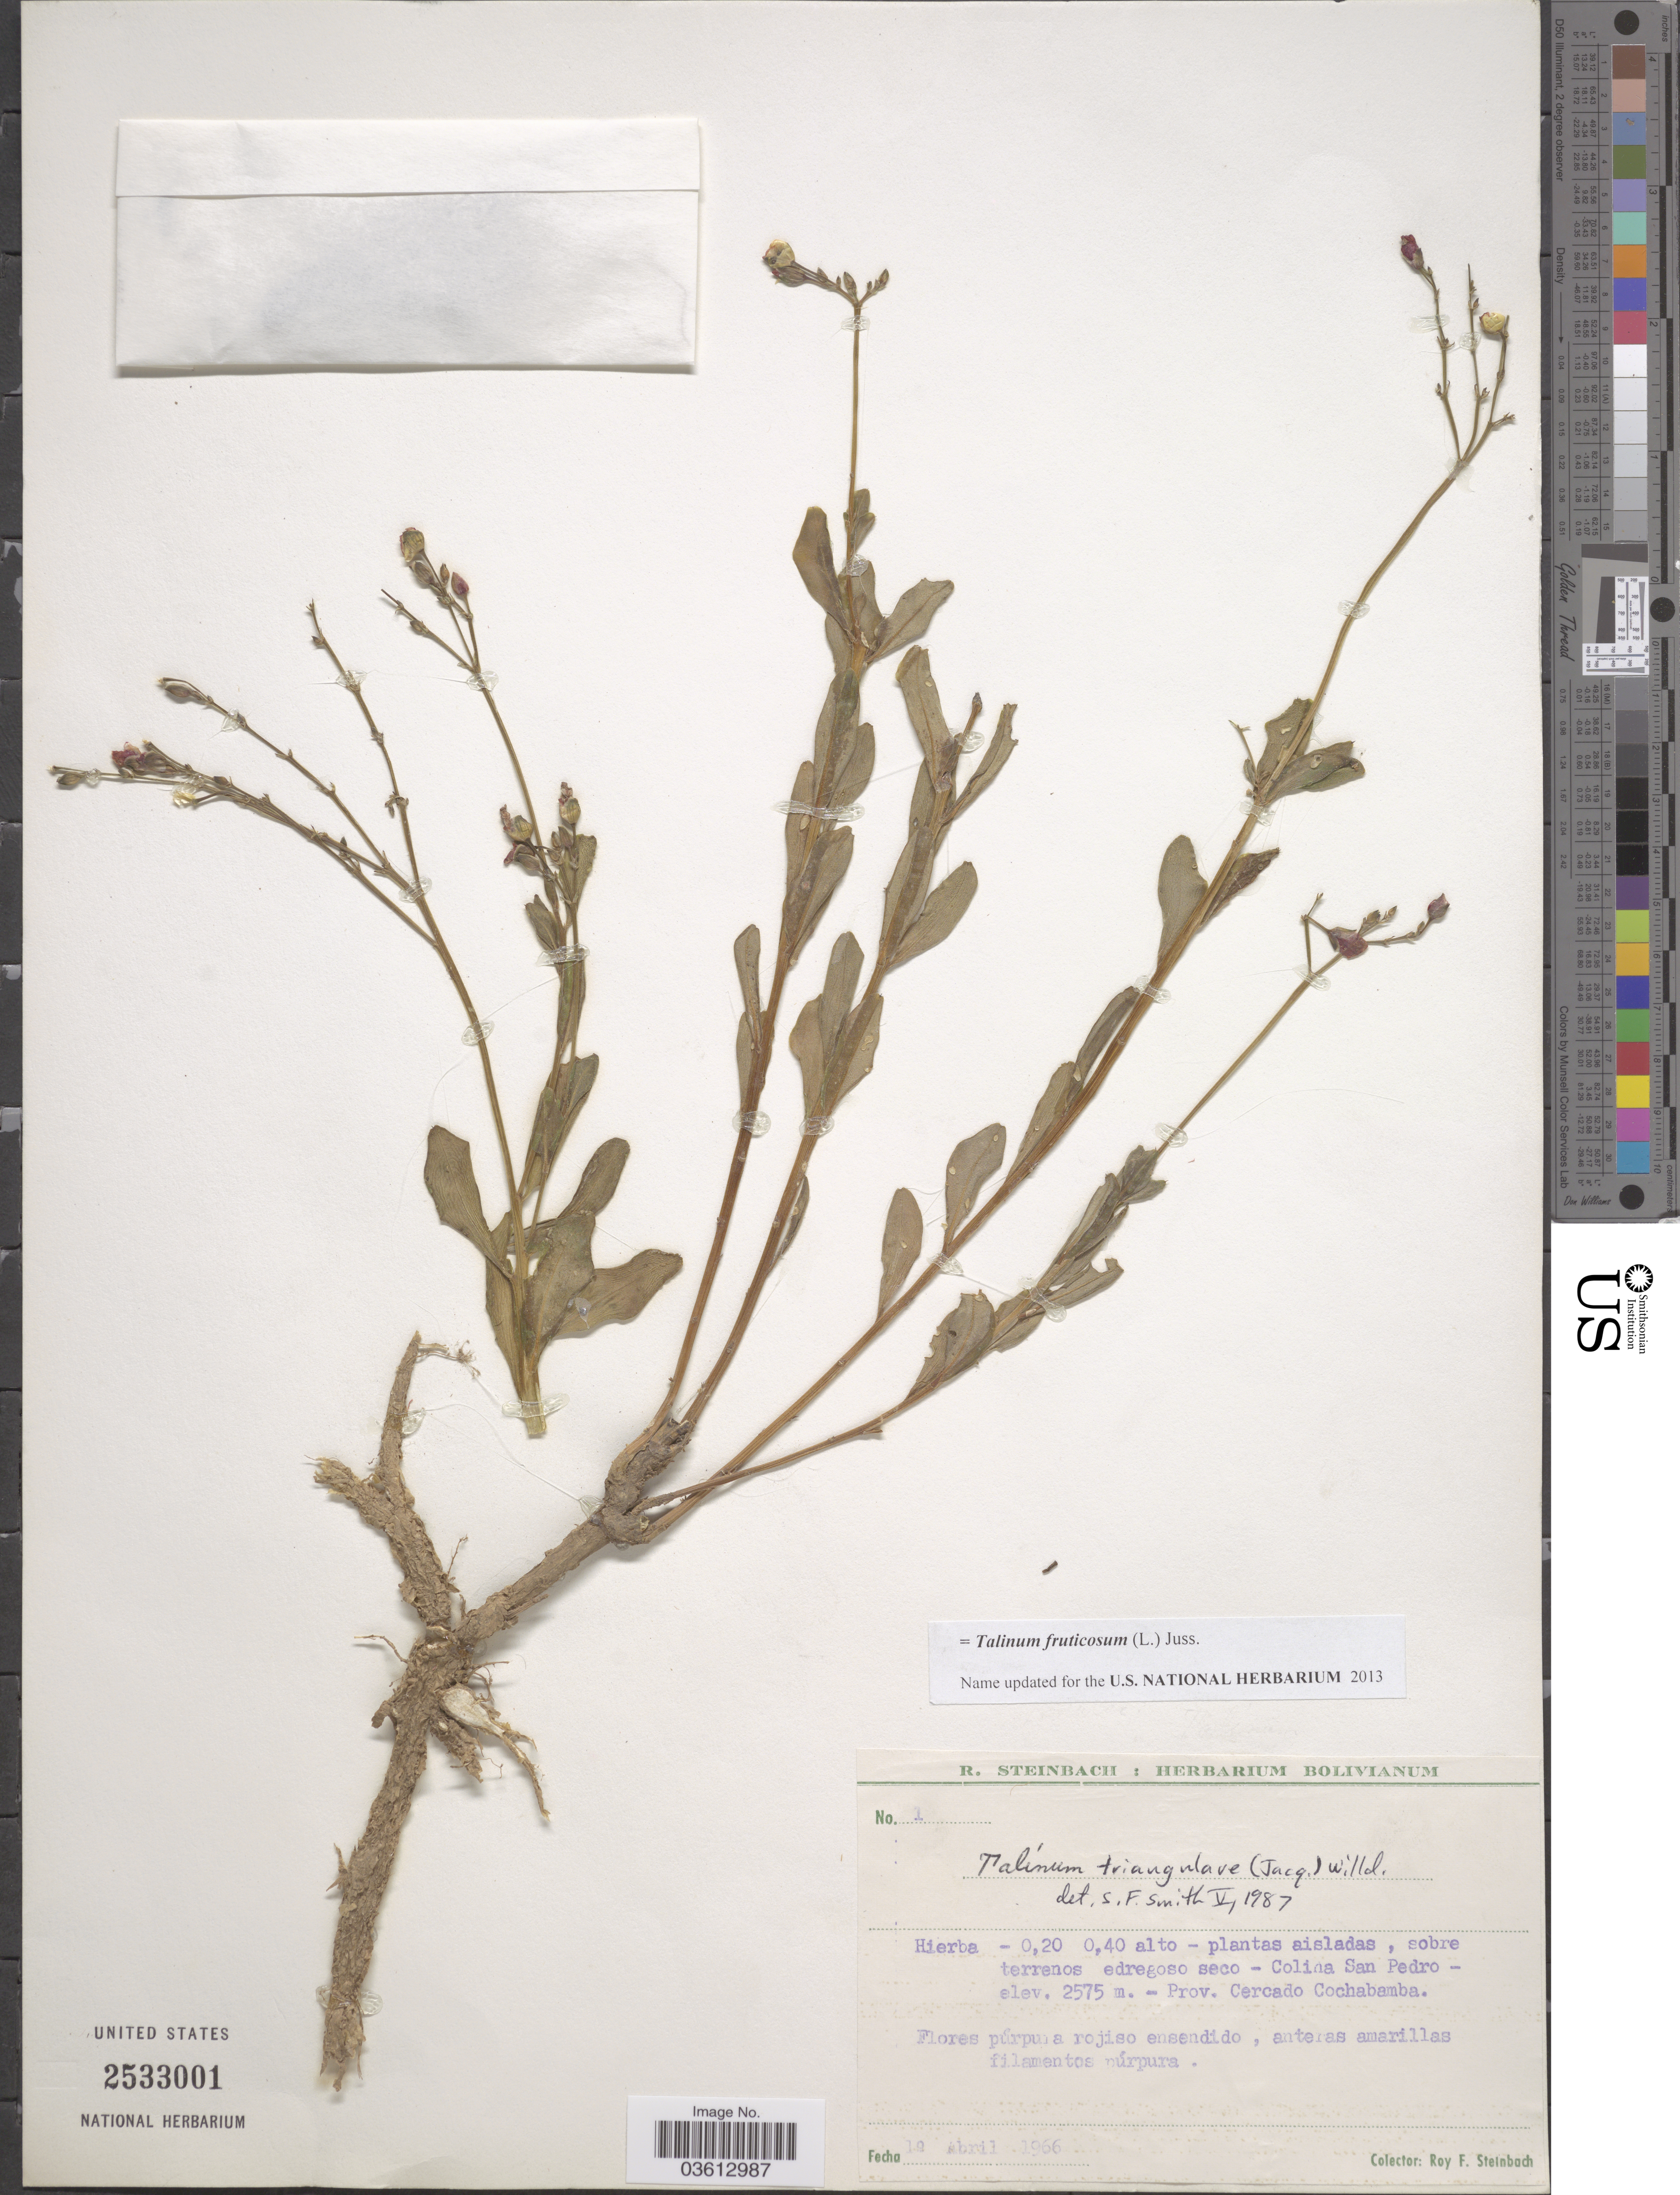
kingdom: Plantae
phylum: Tracheophyta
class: Magnoliopsida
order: Caryophyllales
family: Talinaceae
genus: Talinum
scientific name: Talinum fruticosum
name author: (L.) Juss.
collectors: R. F. Steinbach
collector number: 1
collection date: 1966-04-01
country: Bolivia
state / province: Cochabamba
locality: Colina San Pedro. Prov. Cercado Cochabamba.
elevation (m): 2575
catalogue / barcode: US 2533001